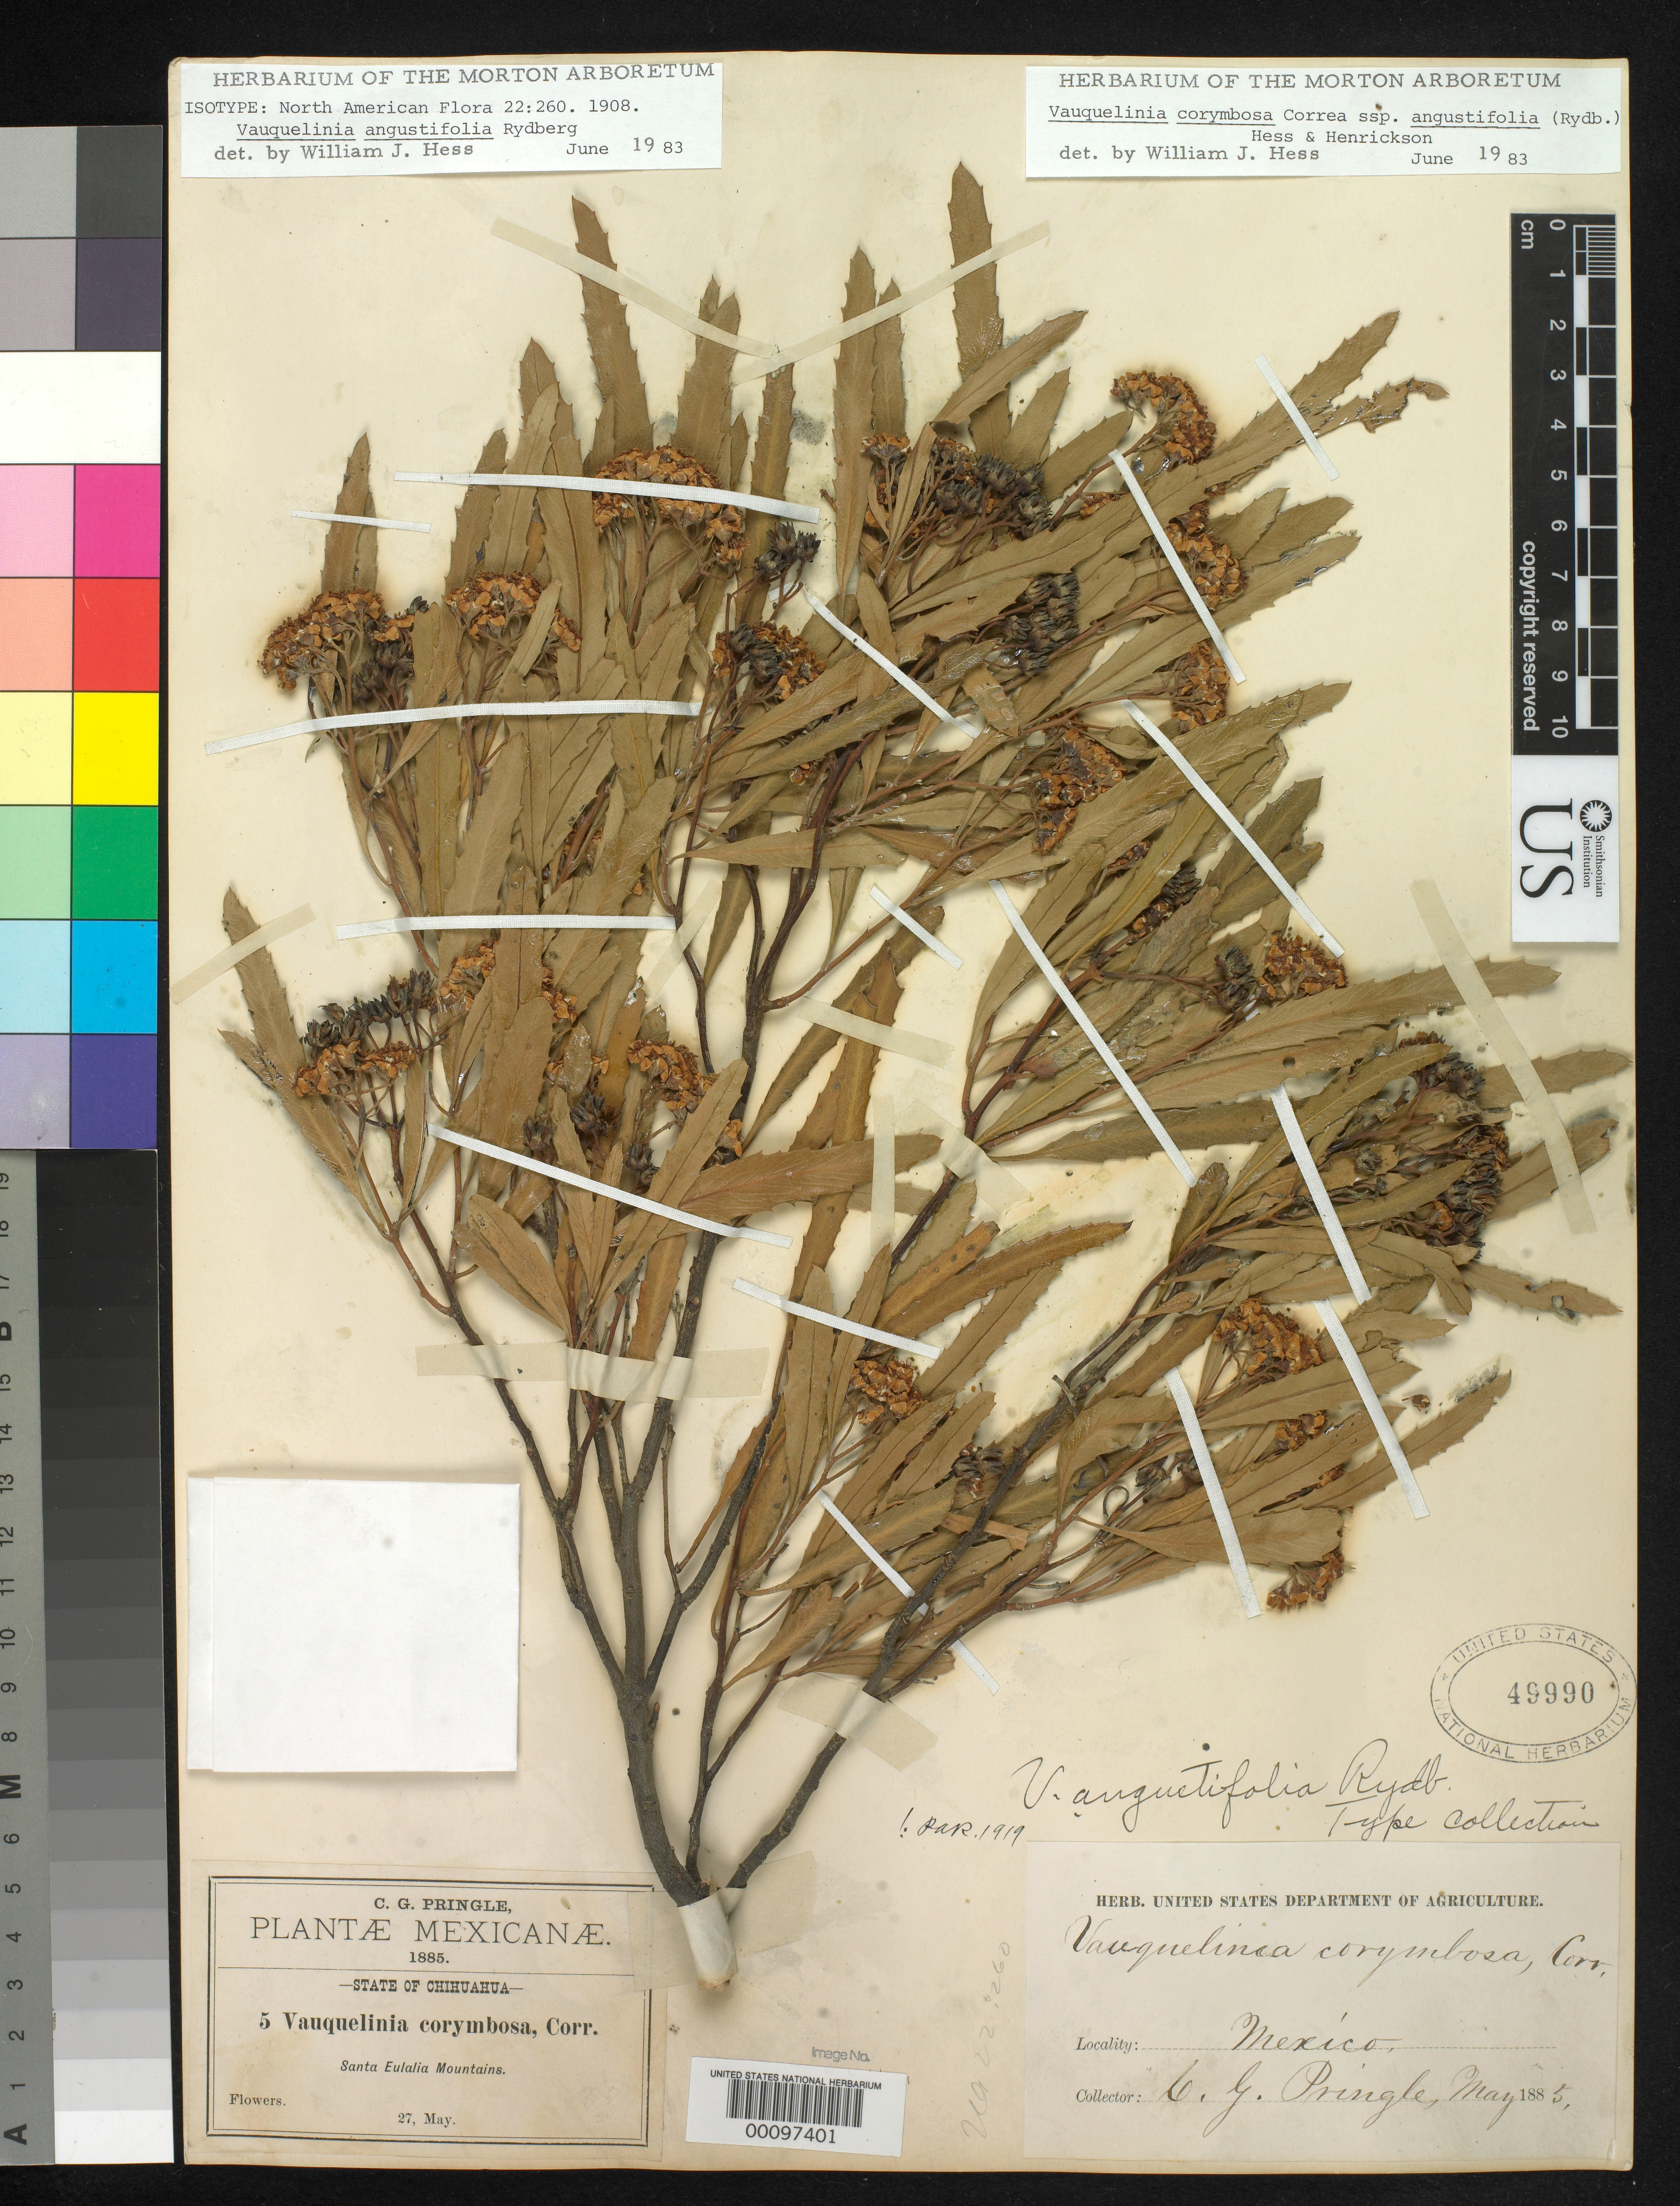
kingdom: Plantae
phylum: Tracheophyta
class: Magnoliopsida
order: Rosales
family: Rosaceae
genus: Vauquelinia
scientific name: Vauquelinia angustifolia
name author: Rydb.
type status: Isotype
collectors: C. G. Pringle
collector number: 5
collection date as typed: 27 May 1885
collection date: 1885-05-27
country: Mexico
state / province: Chihuahua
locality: Santa Eulalia Mountains.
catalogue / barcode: US 49990